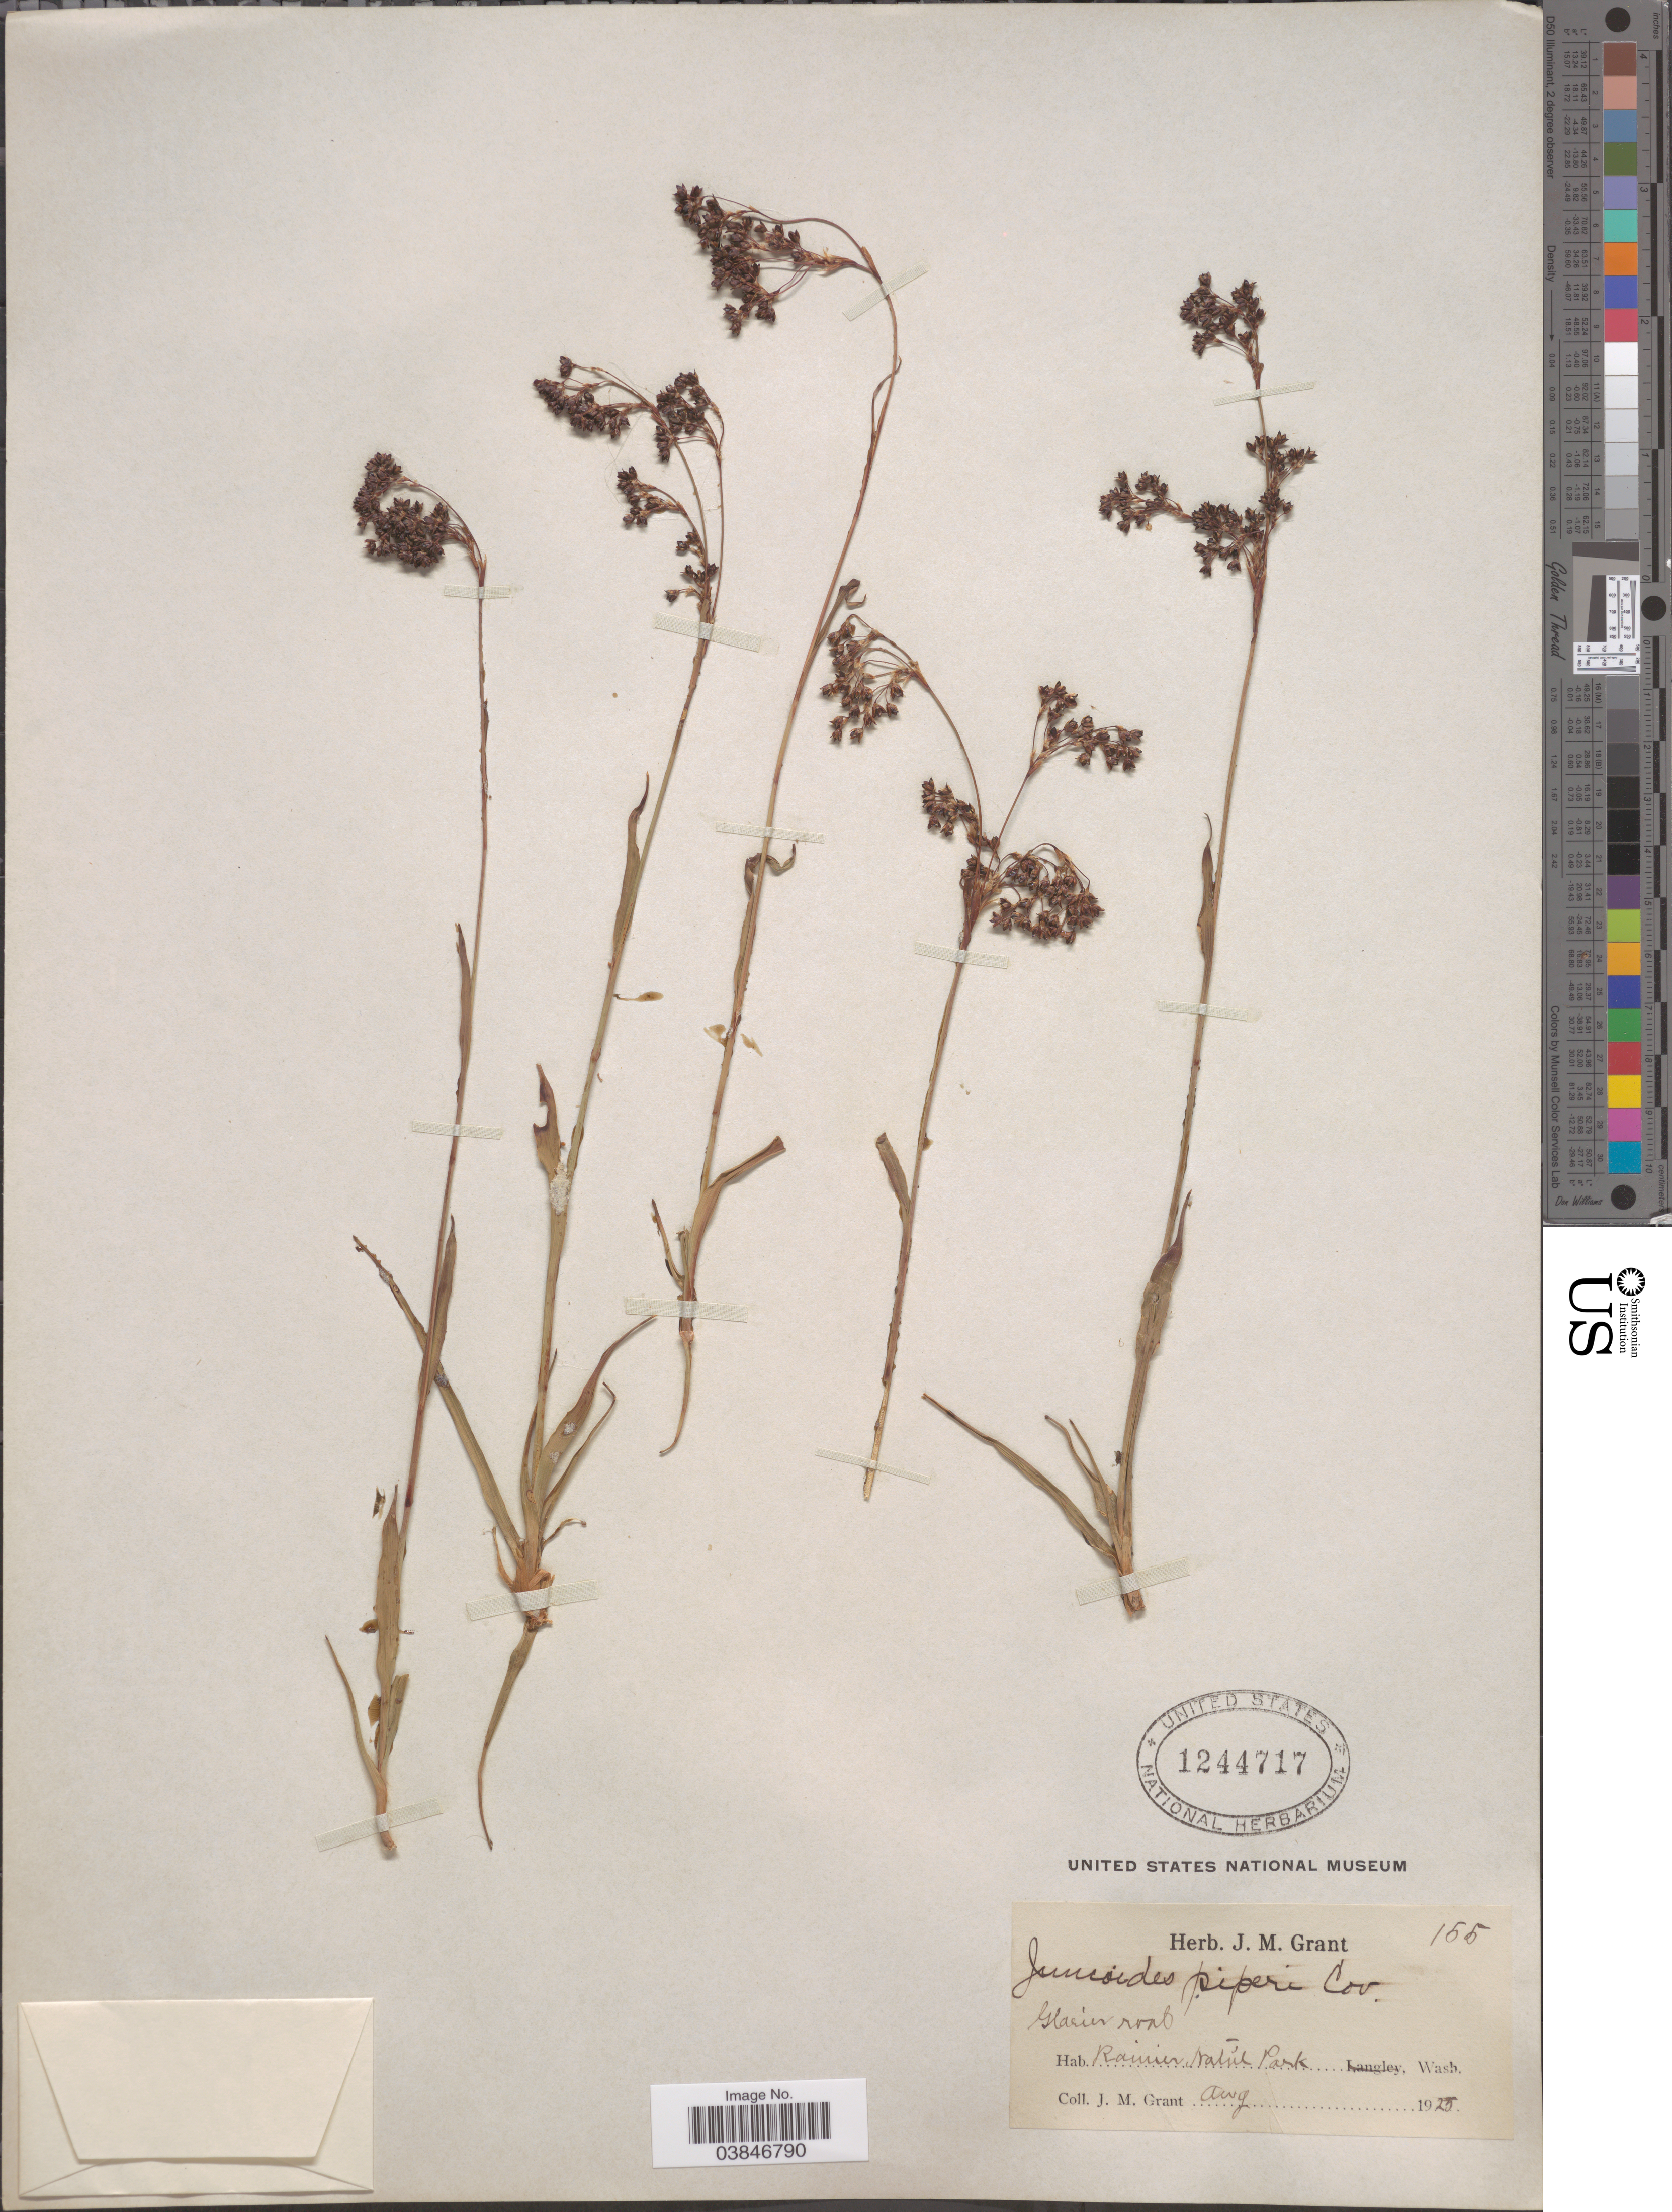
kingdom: Plantae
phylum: Tracheophyta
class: Liliopsida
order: Poales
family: Juncaceae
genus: Luzula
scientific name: Luzula piperi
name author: (Coville) M.E. Jones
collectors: J. M. Grant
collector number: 155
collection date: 1925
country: United States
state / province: Washington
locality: Glacier road. Rainier Natn'l Park.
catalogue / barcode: US 1244717